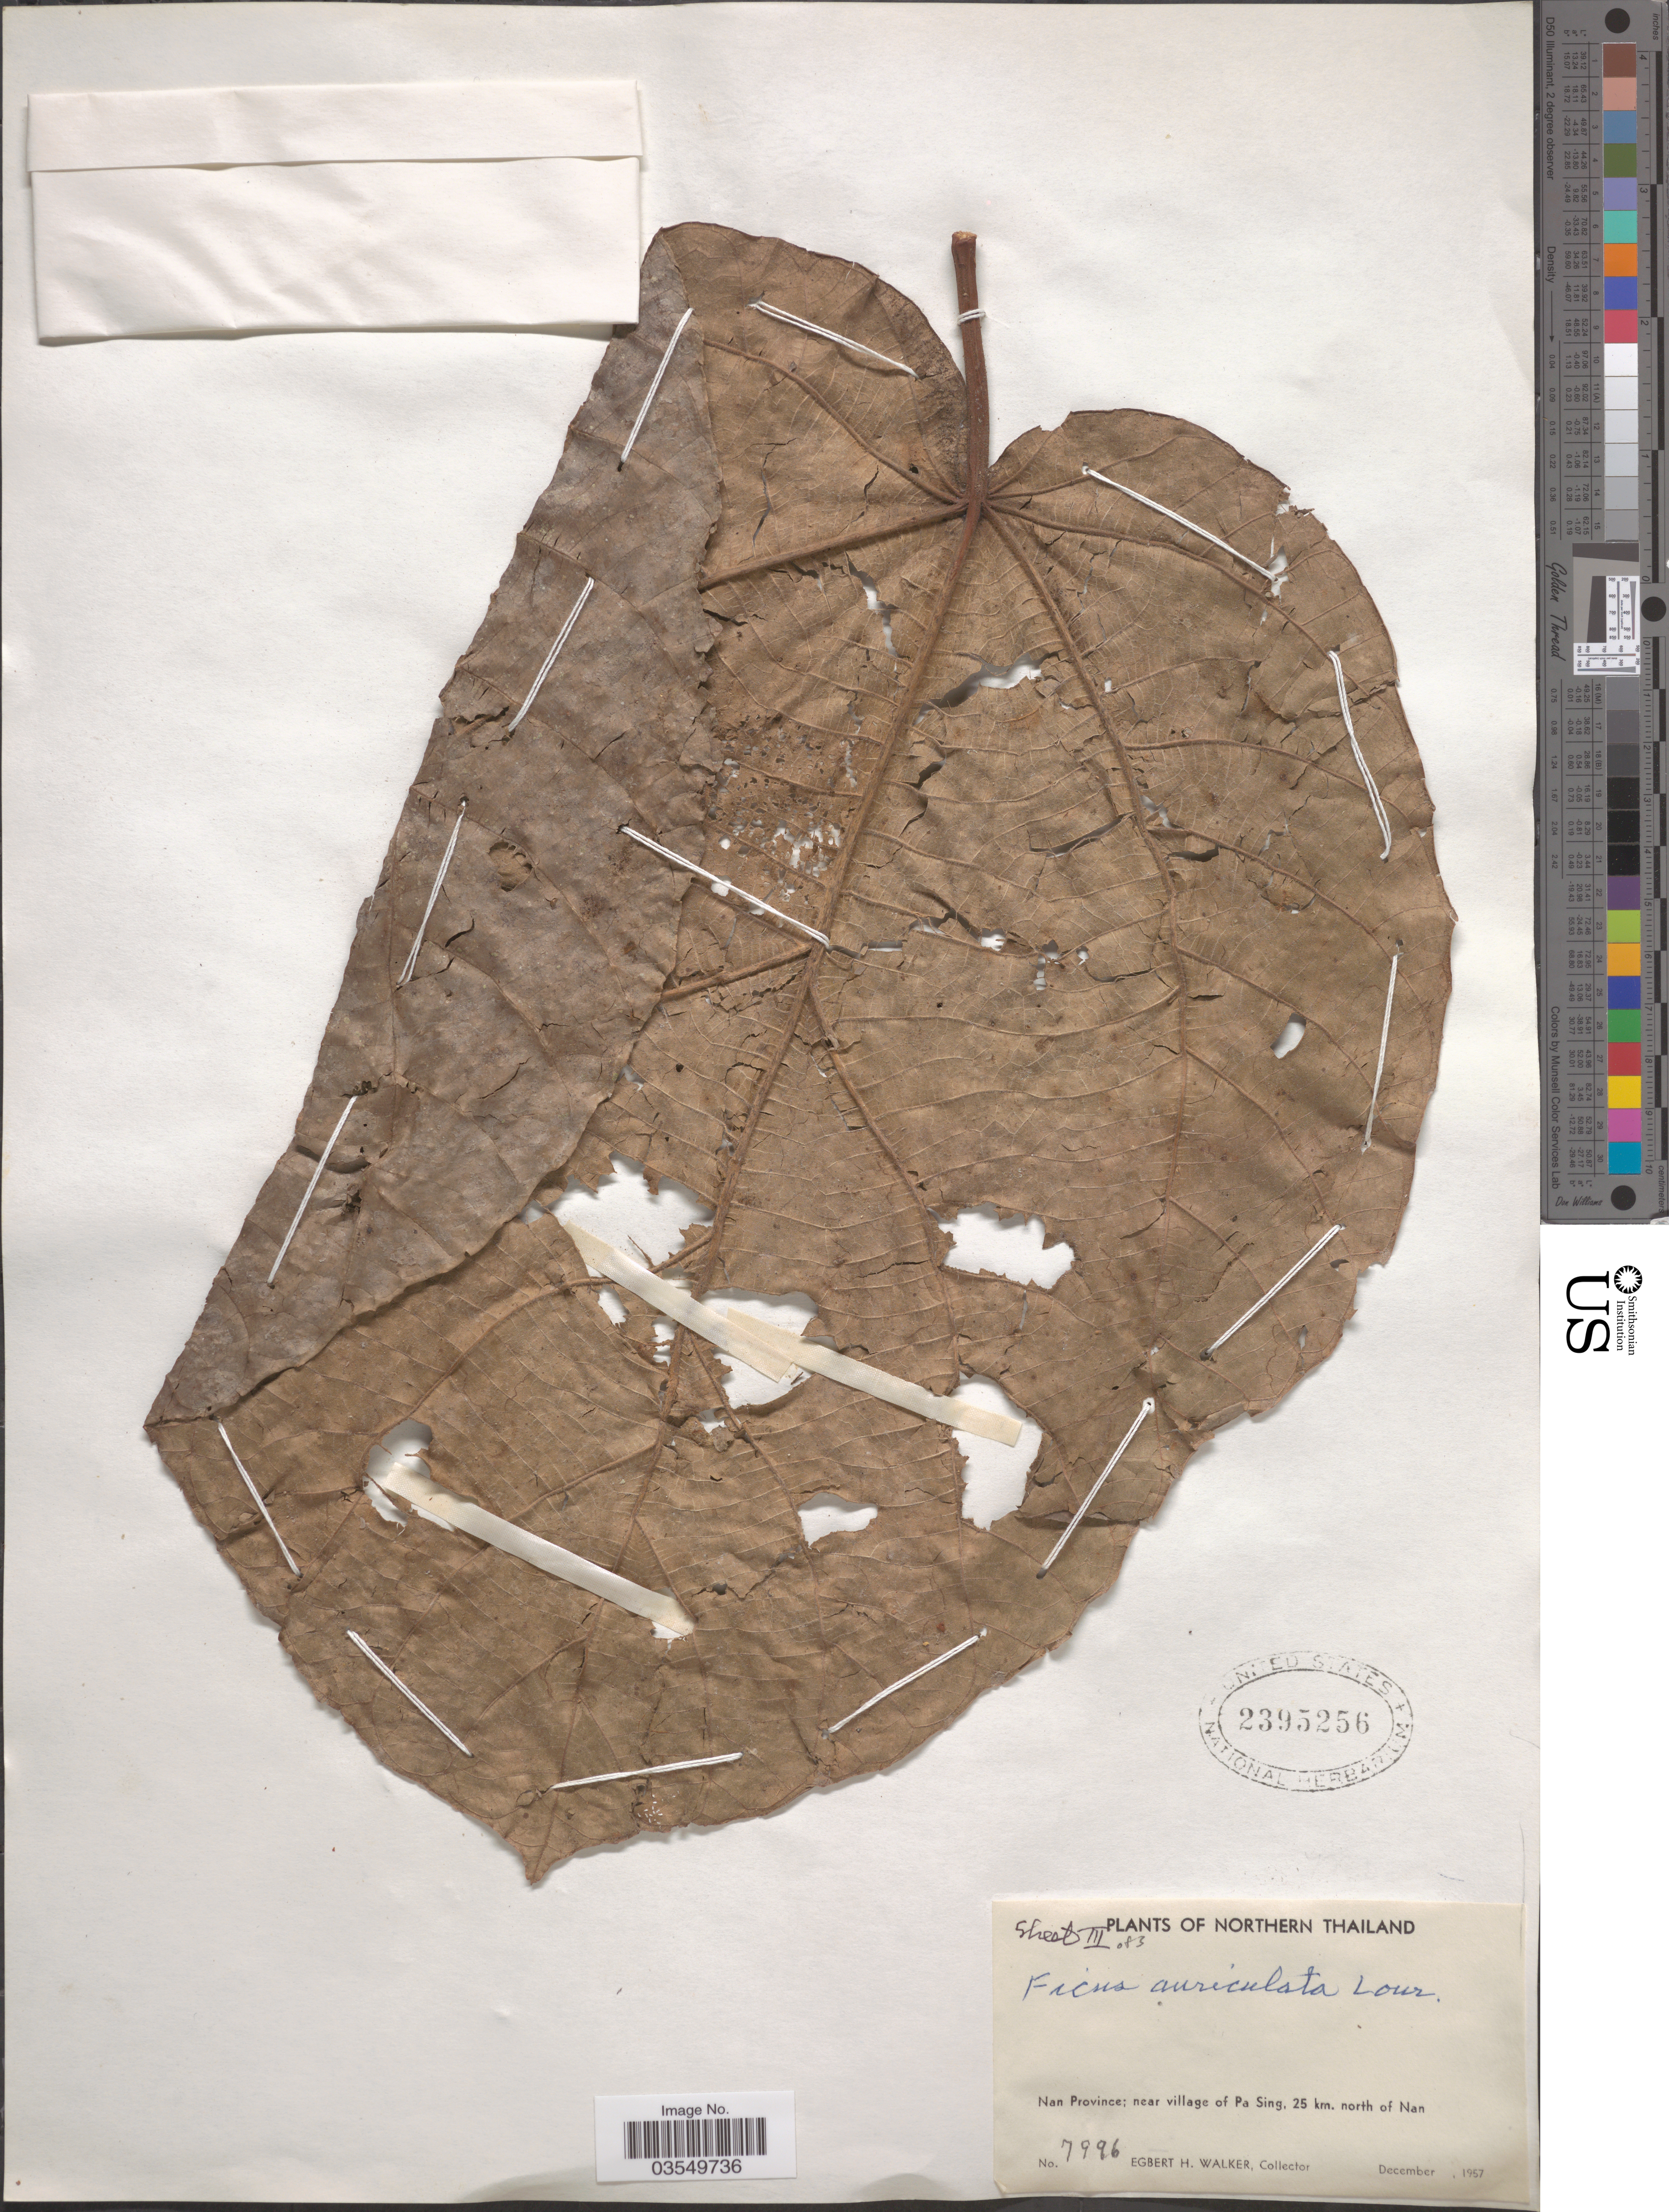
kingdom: Plantae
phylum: Tracheophyta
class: Magnoliopsida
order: Rosales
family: Moraceae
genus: Ficus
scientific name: Ficus auriculata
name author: Lour.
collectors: E. H. Walker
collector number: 7996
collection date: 1957-12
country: Thailand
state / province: Nan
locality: Northern Thailand. near village of Pa Sing, 25 km. north of Nan.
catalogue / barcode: US 2395256